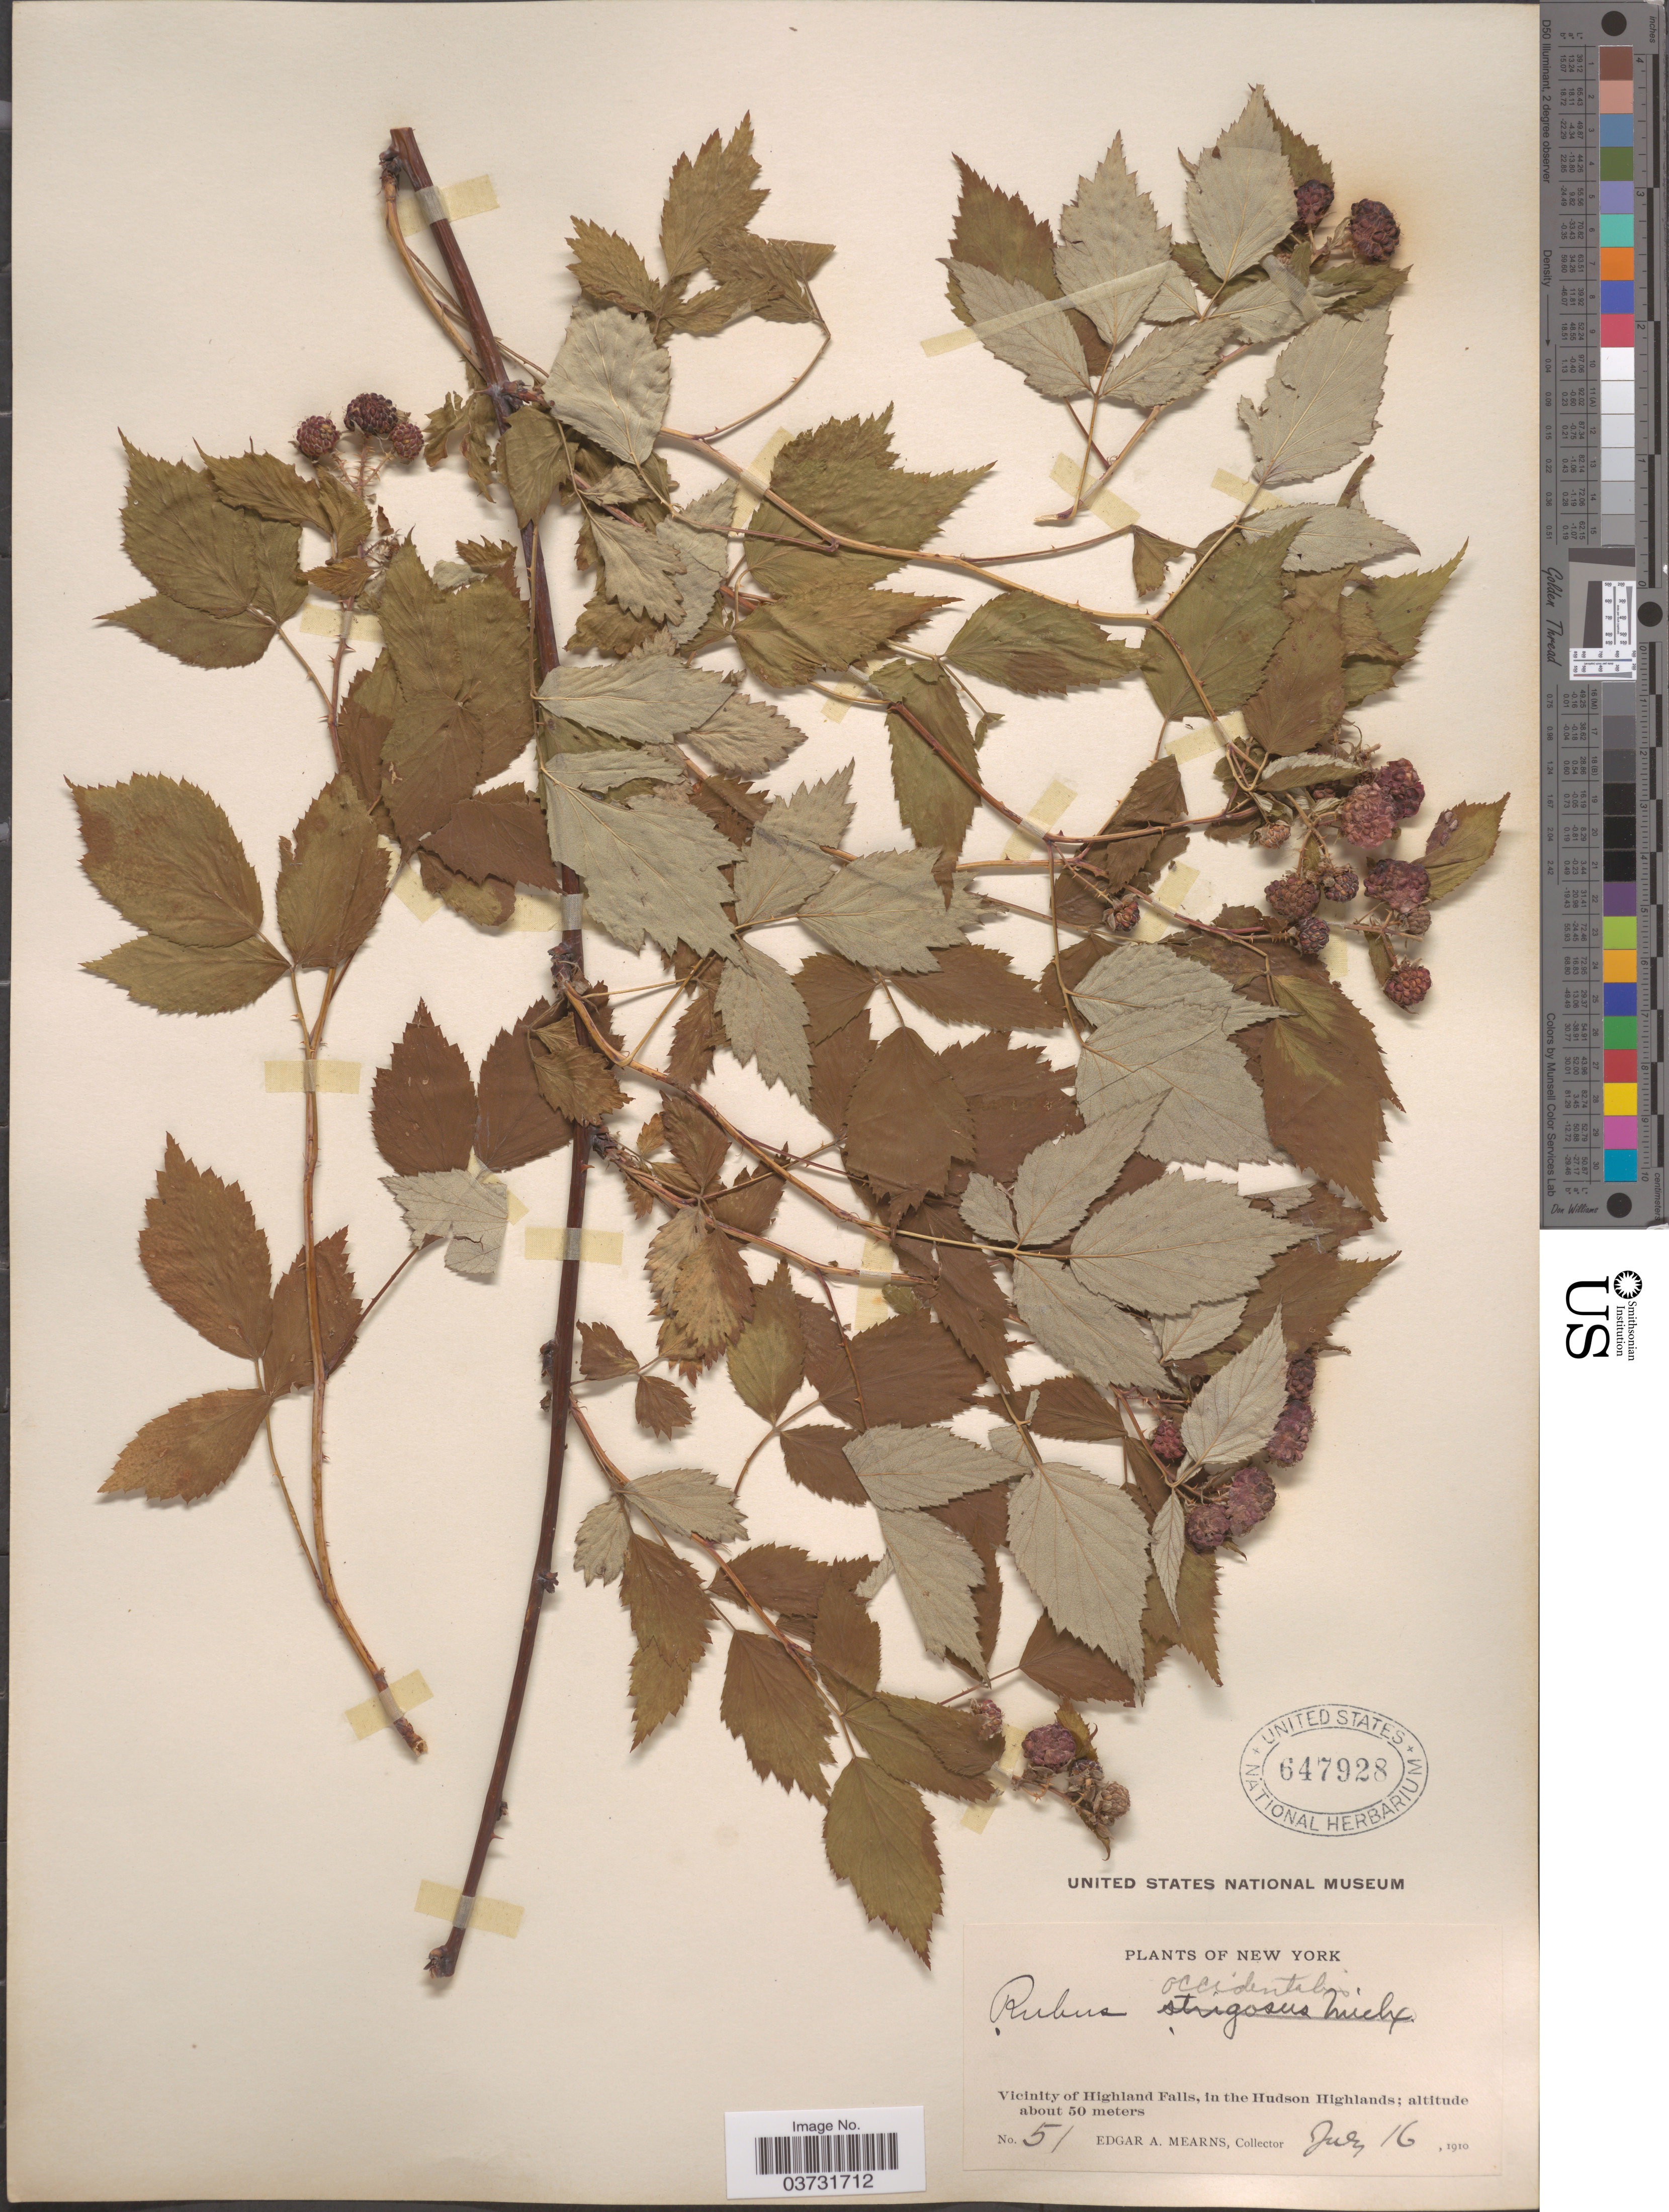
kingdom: Plantae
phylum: Tracheophyta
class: Magnoliopsida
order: Rosales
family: Rosaceae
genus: Rubus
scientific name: Rubus occidentalis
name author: L.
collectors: E. A. Mearns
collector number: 51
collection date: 1910-07-16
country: United States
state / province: New York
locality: Vicinity of Highland Falls, in the Hudson Highlands.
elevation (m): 50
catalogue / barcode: US 647928